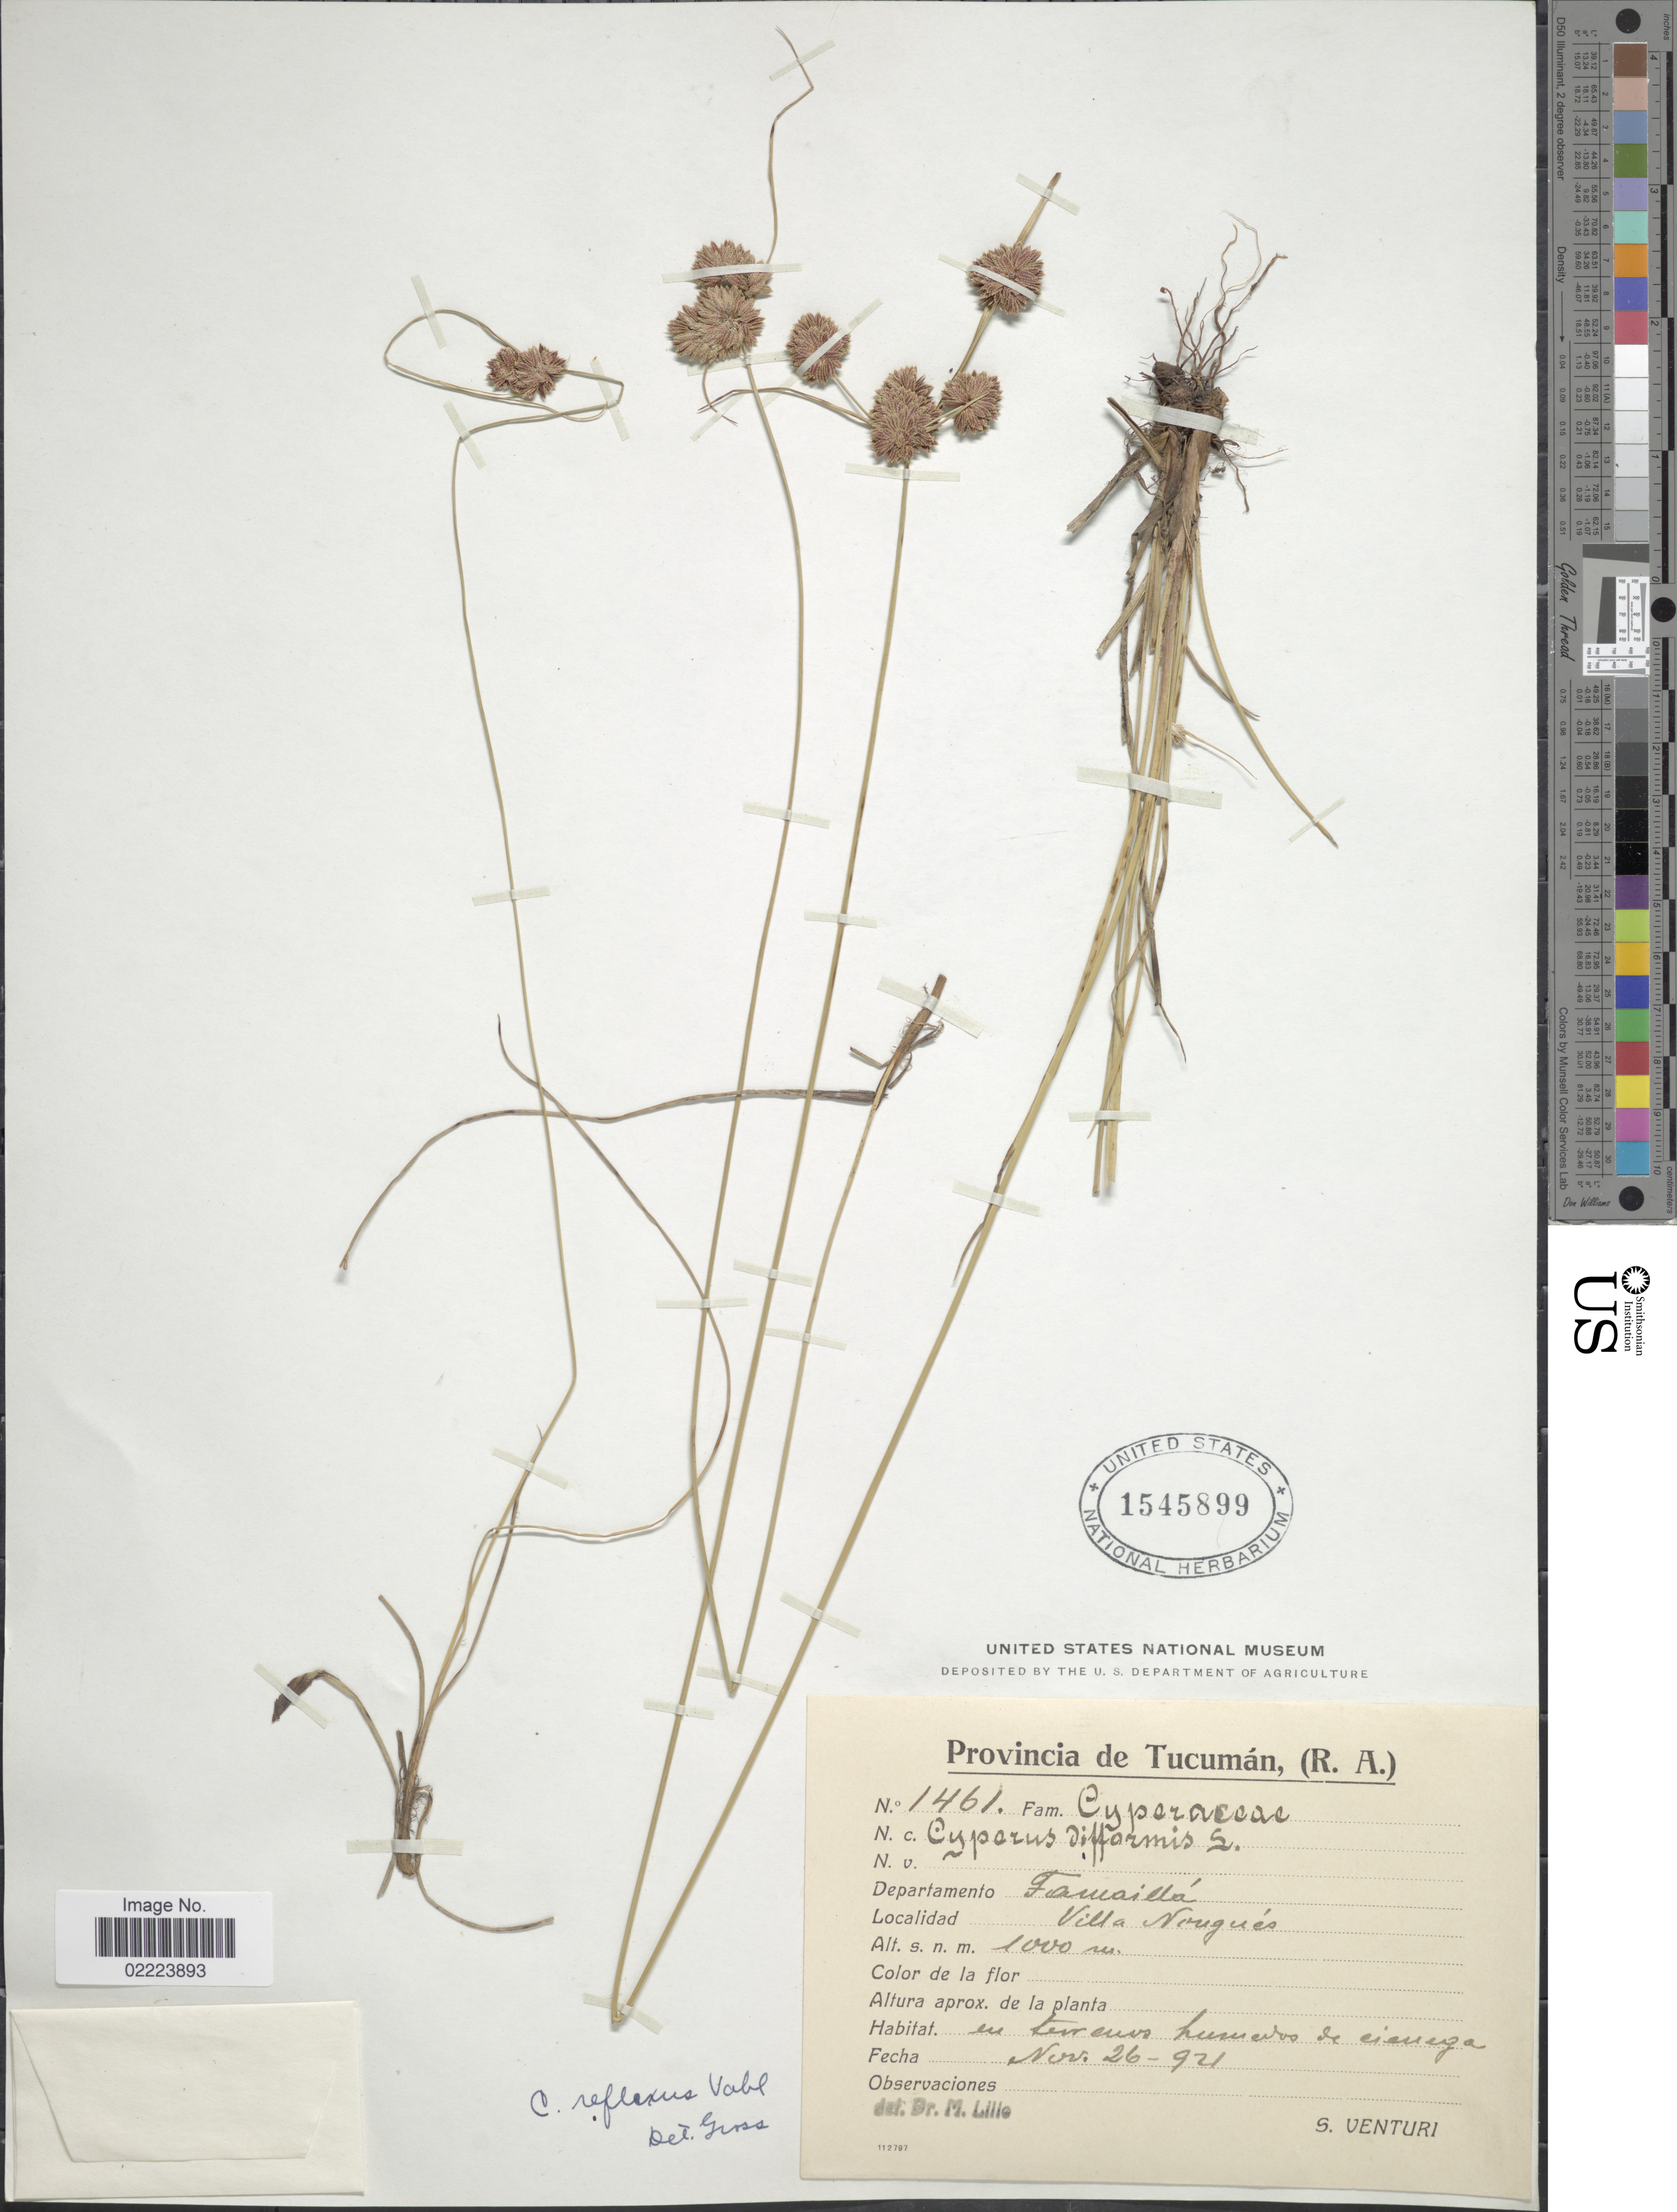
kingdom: Plantae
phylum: Tracheophyta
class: Liliopsida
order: Poales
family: Cyperaceae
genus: Cyperus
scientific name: Cyperus reflexus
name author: Vahl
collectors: S. Venturi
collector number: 1461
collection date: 1921-11-26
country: Argentina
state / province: Tucuman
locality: (R.A.) Departamento Famailla, Villa Nougues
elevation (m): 1000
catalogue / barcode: US 1545899